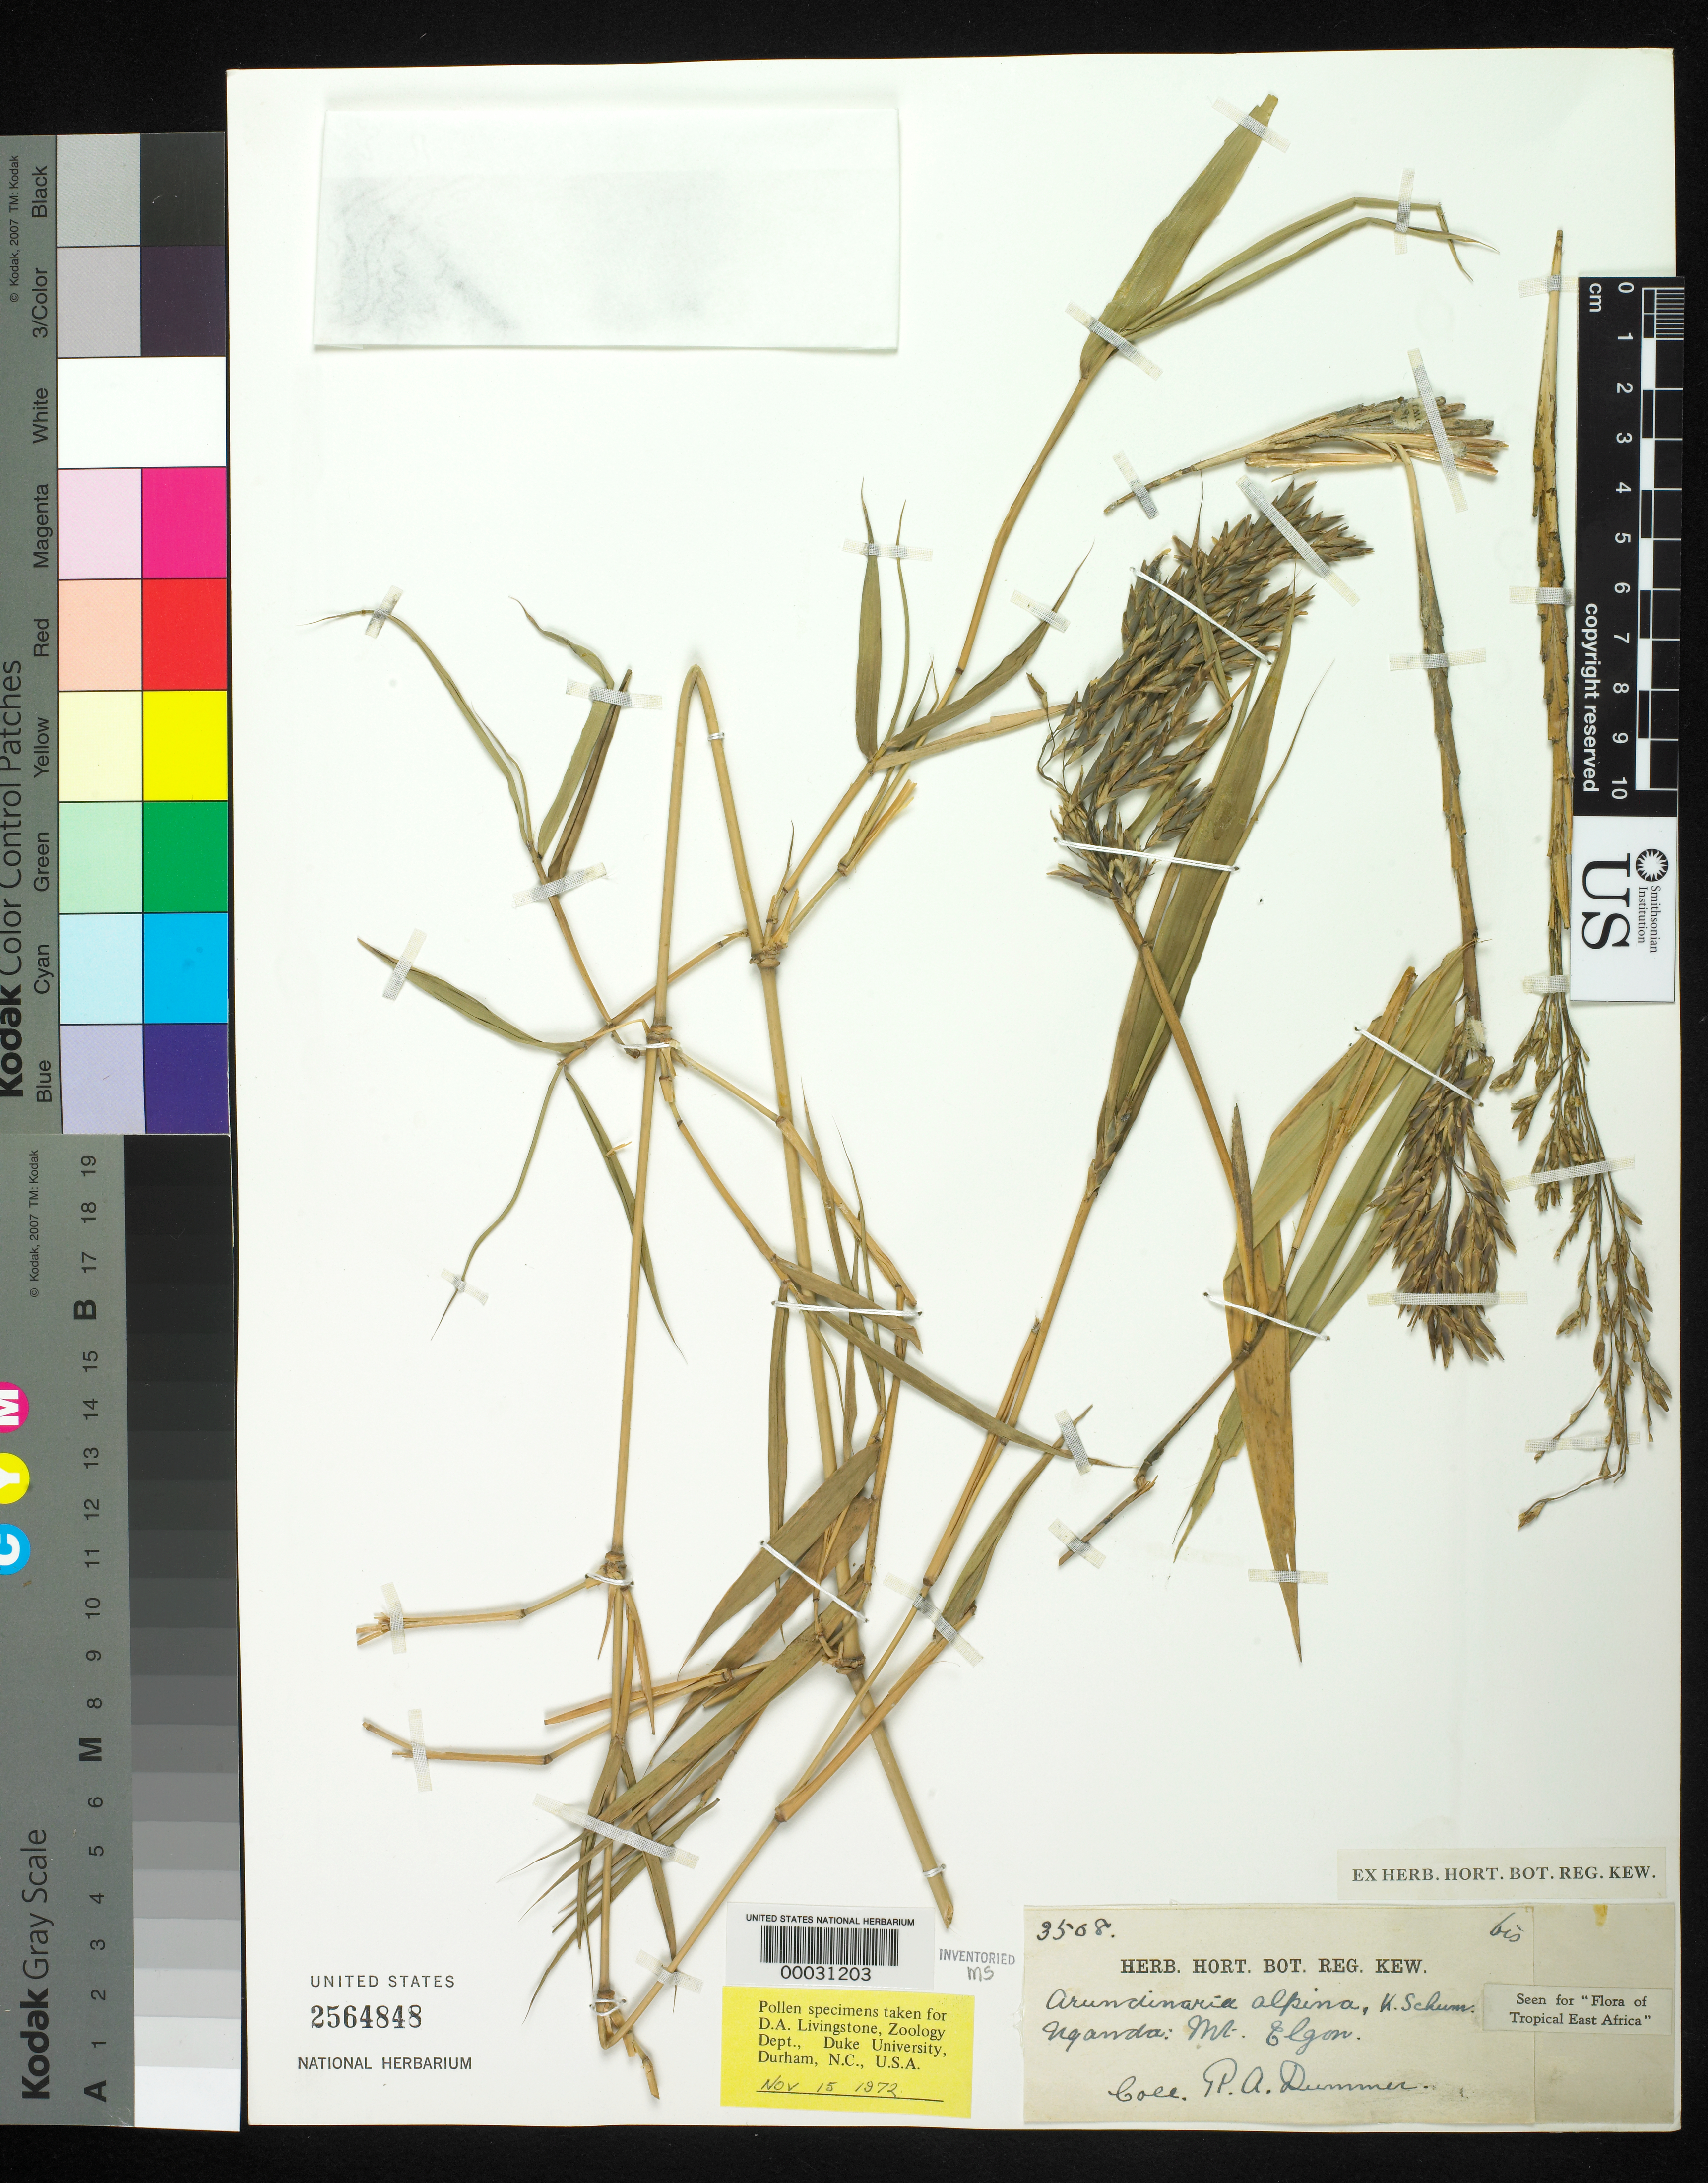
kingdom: Plantae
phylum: Tracheophyta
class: Liliopsida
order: Poales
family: Poaceae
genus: Oldeania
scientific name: Oldeania alpina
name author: (K. Schum.) Stapleton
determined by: Poaceae Reorganization Project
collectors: R. Duemmer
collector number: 3508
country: Uganda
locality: Mt. elgon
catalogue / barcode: US 2564848